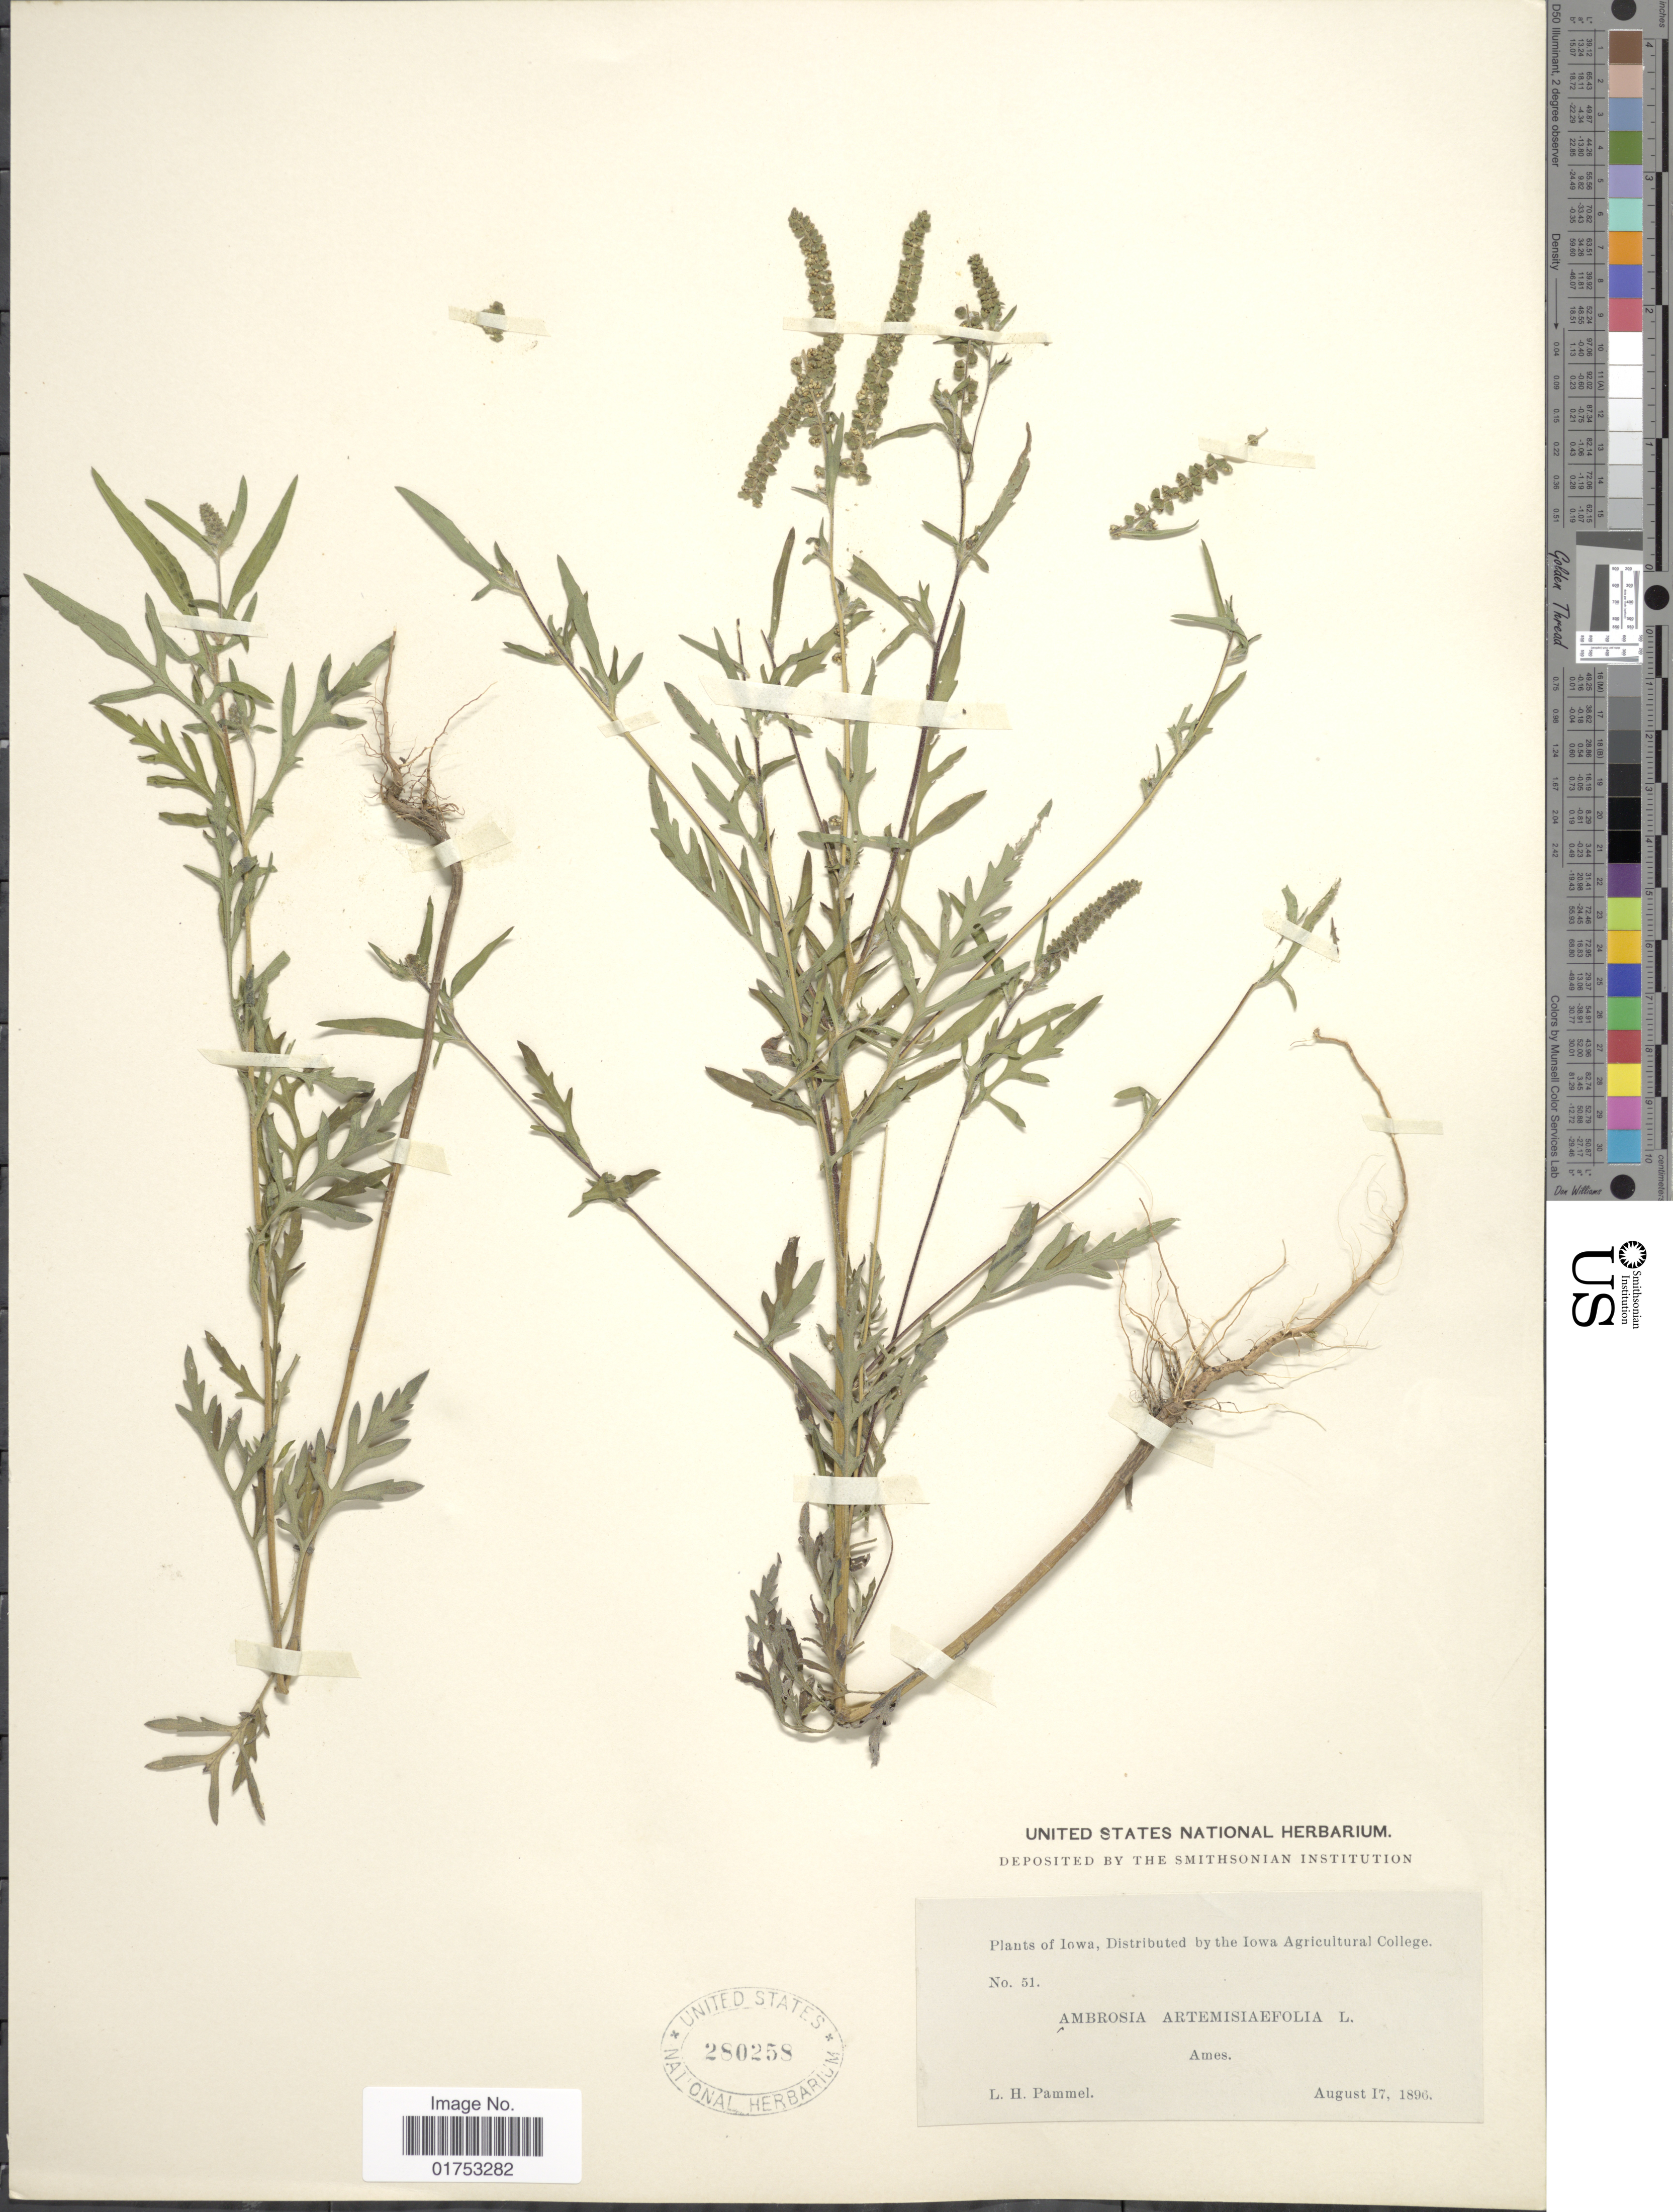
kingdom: Plantae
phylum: Tracheophyta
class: Magnoliopsida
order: Asterales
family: Asteraceae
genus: Ambrosia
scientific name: Ambrosia artemisiifolia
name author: L.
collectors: L. Pammel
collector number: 51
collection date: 1896-08-17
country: United States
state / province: Iowa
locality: Ames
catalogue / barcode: US 280258